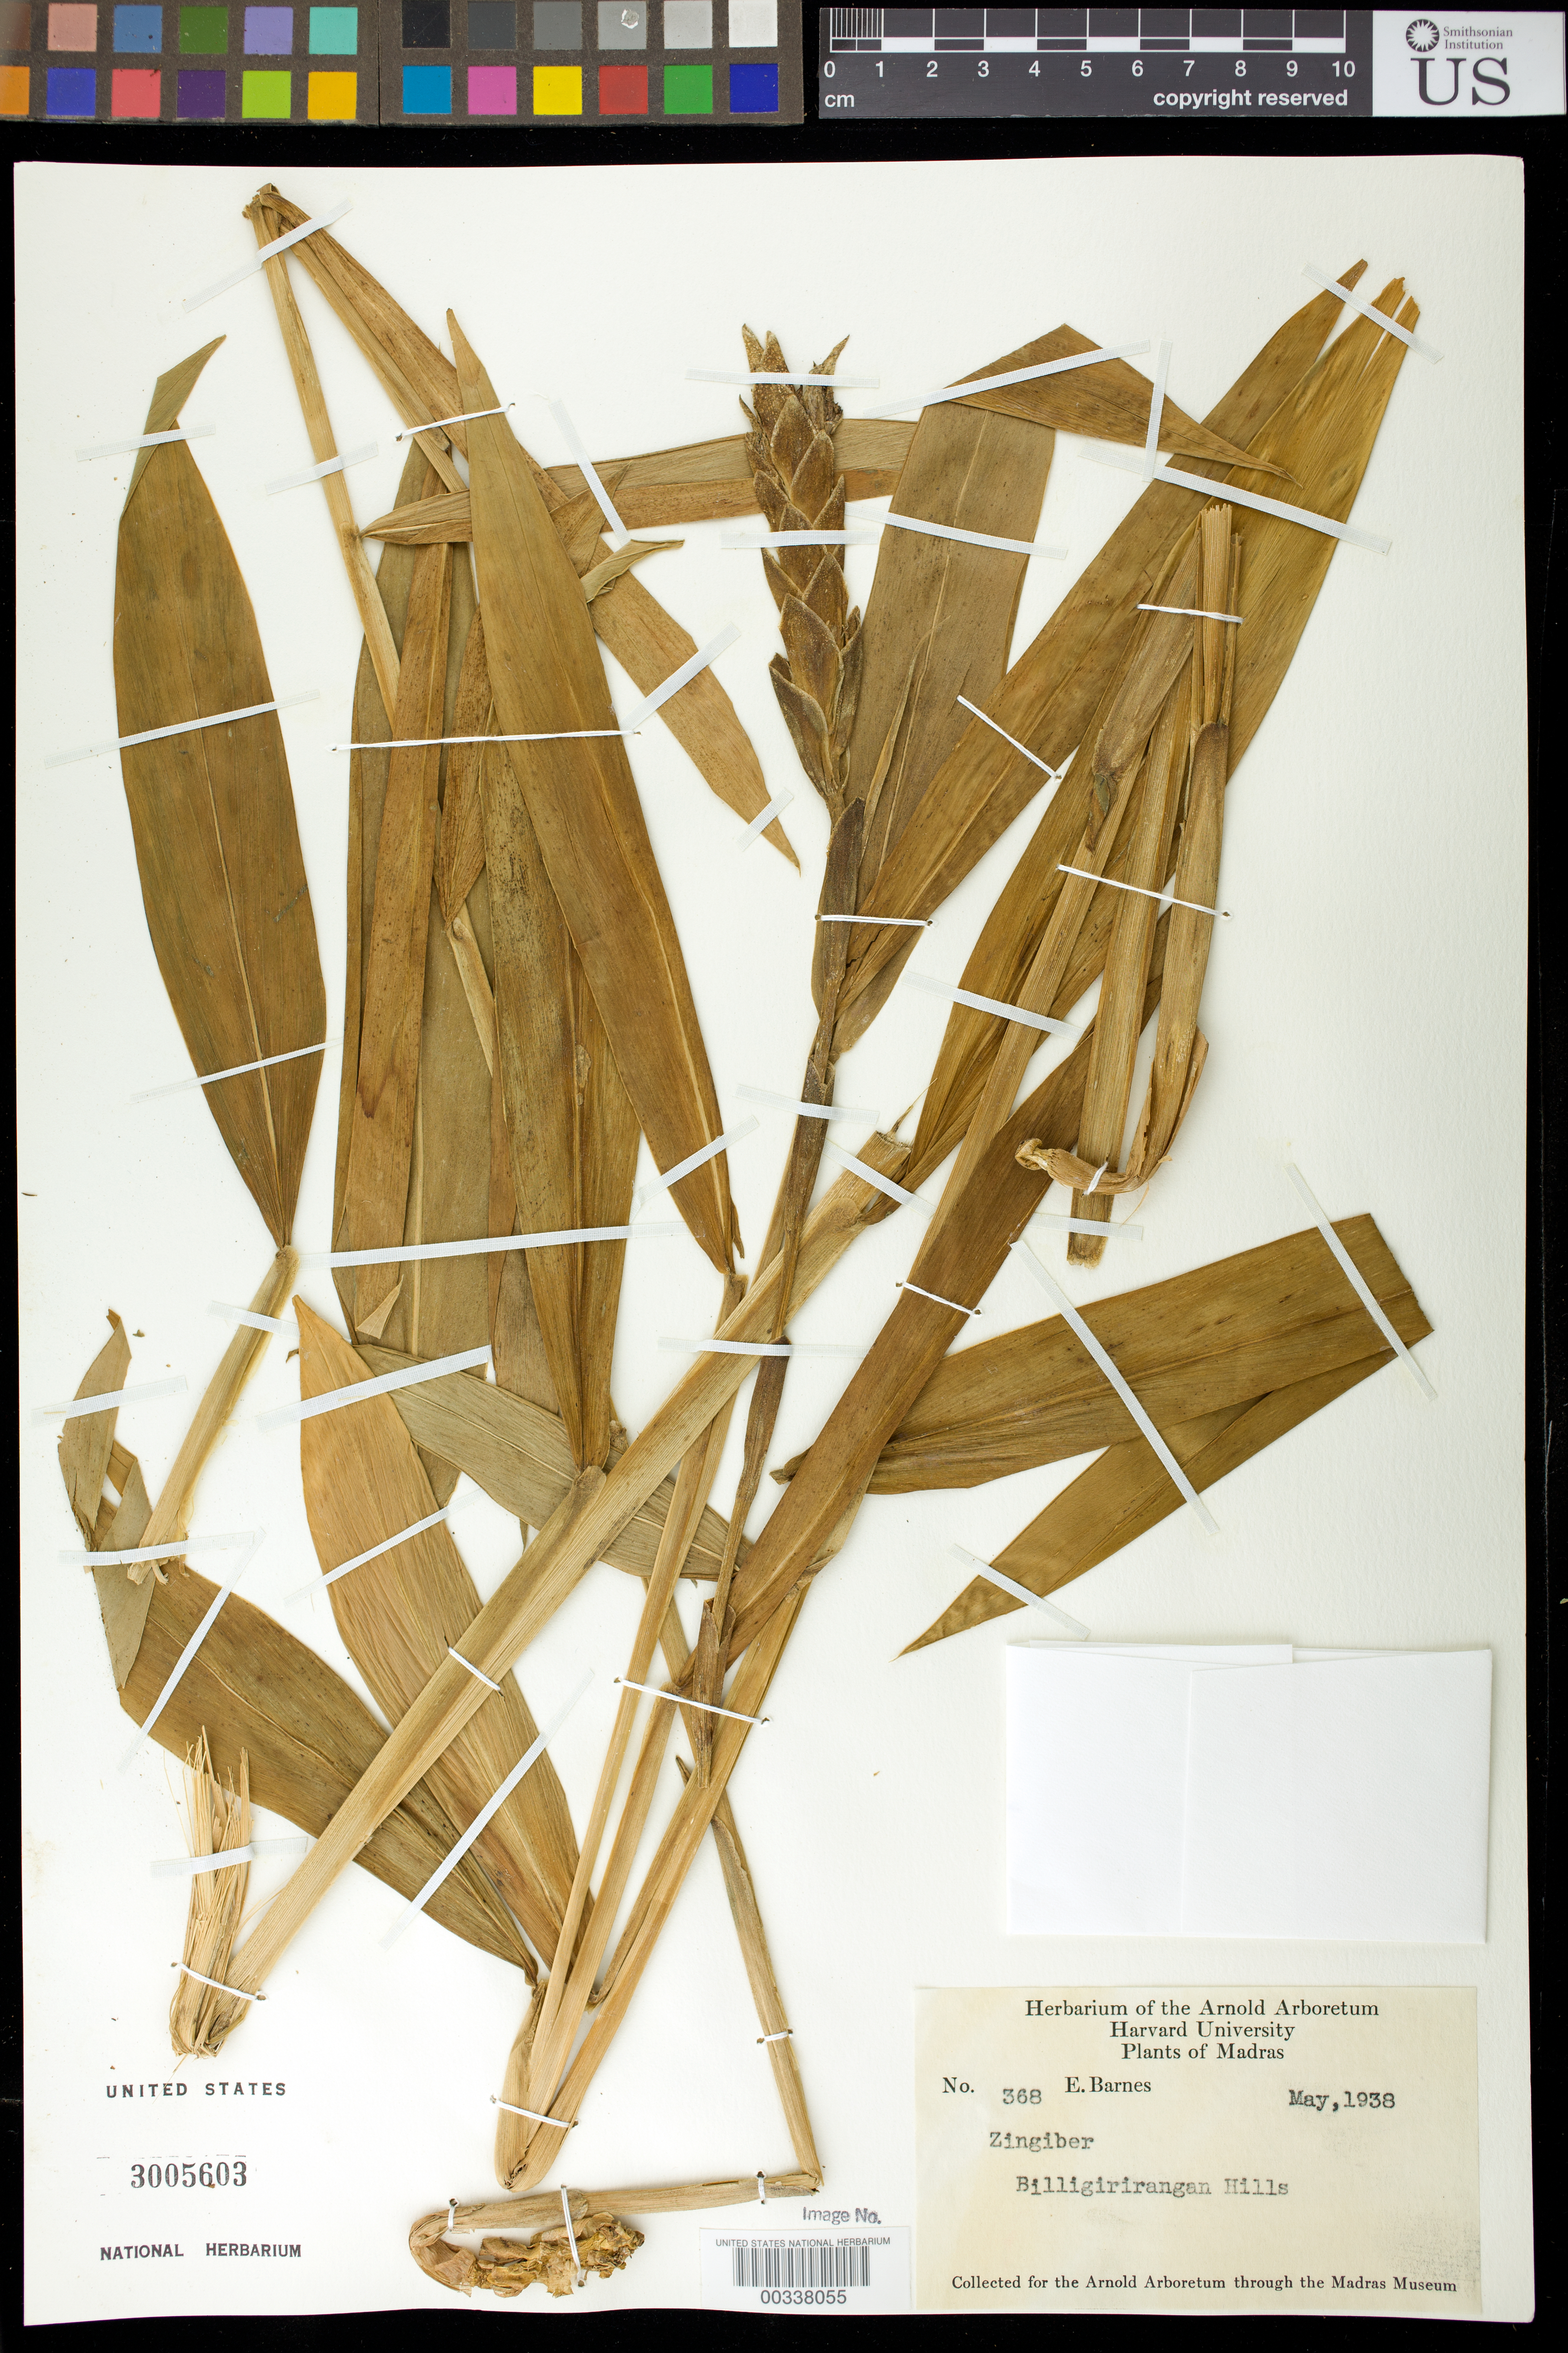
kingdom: Plantae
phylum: Tracheophyta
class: Liliopsida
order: Zingiberales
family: Zingiberaceae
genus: Zingiber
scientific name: Zingiber sp.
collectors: E. Barnes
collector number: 368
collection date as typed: May 1938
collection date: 1938-05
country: India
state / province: Tamil Nadu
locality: Plants of madras, billigirirangan hills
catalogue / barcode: US 3005603